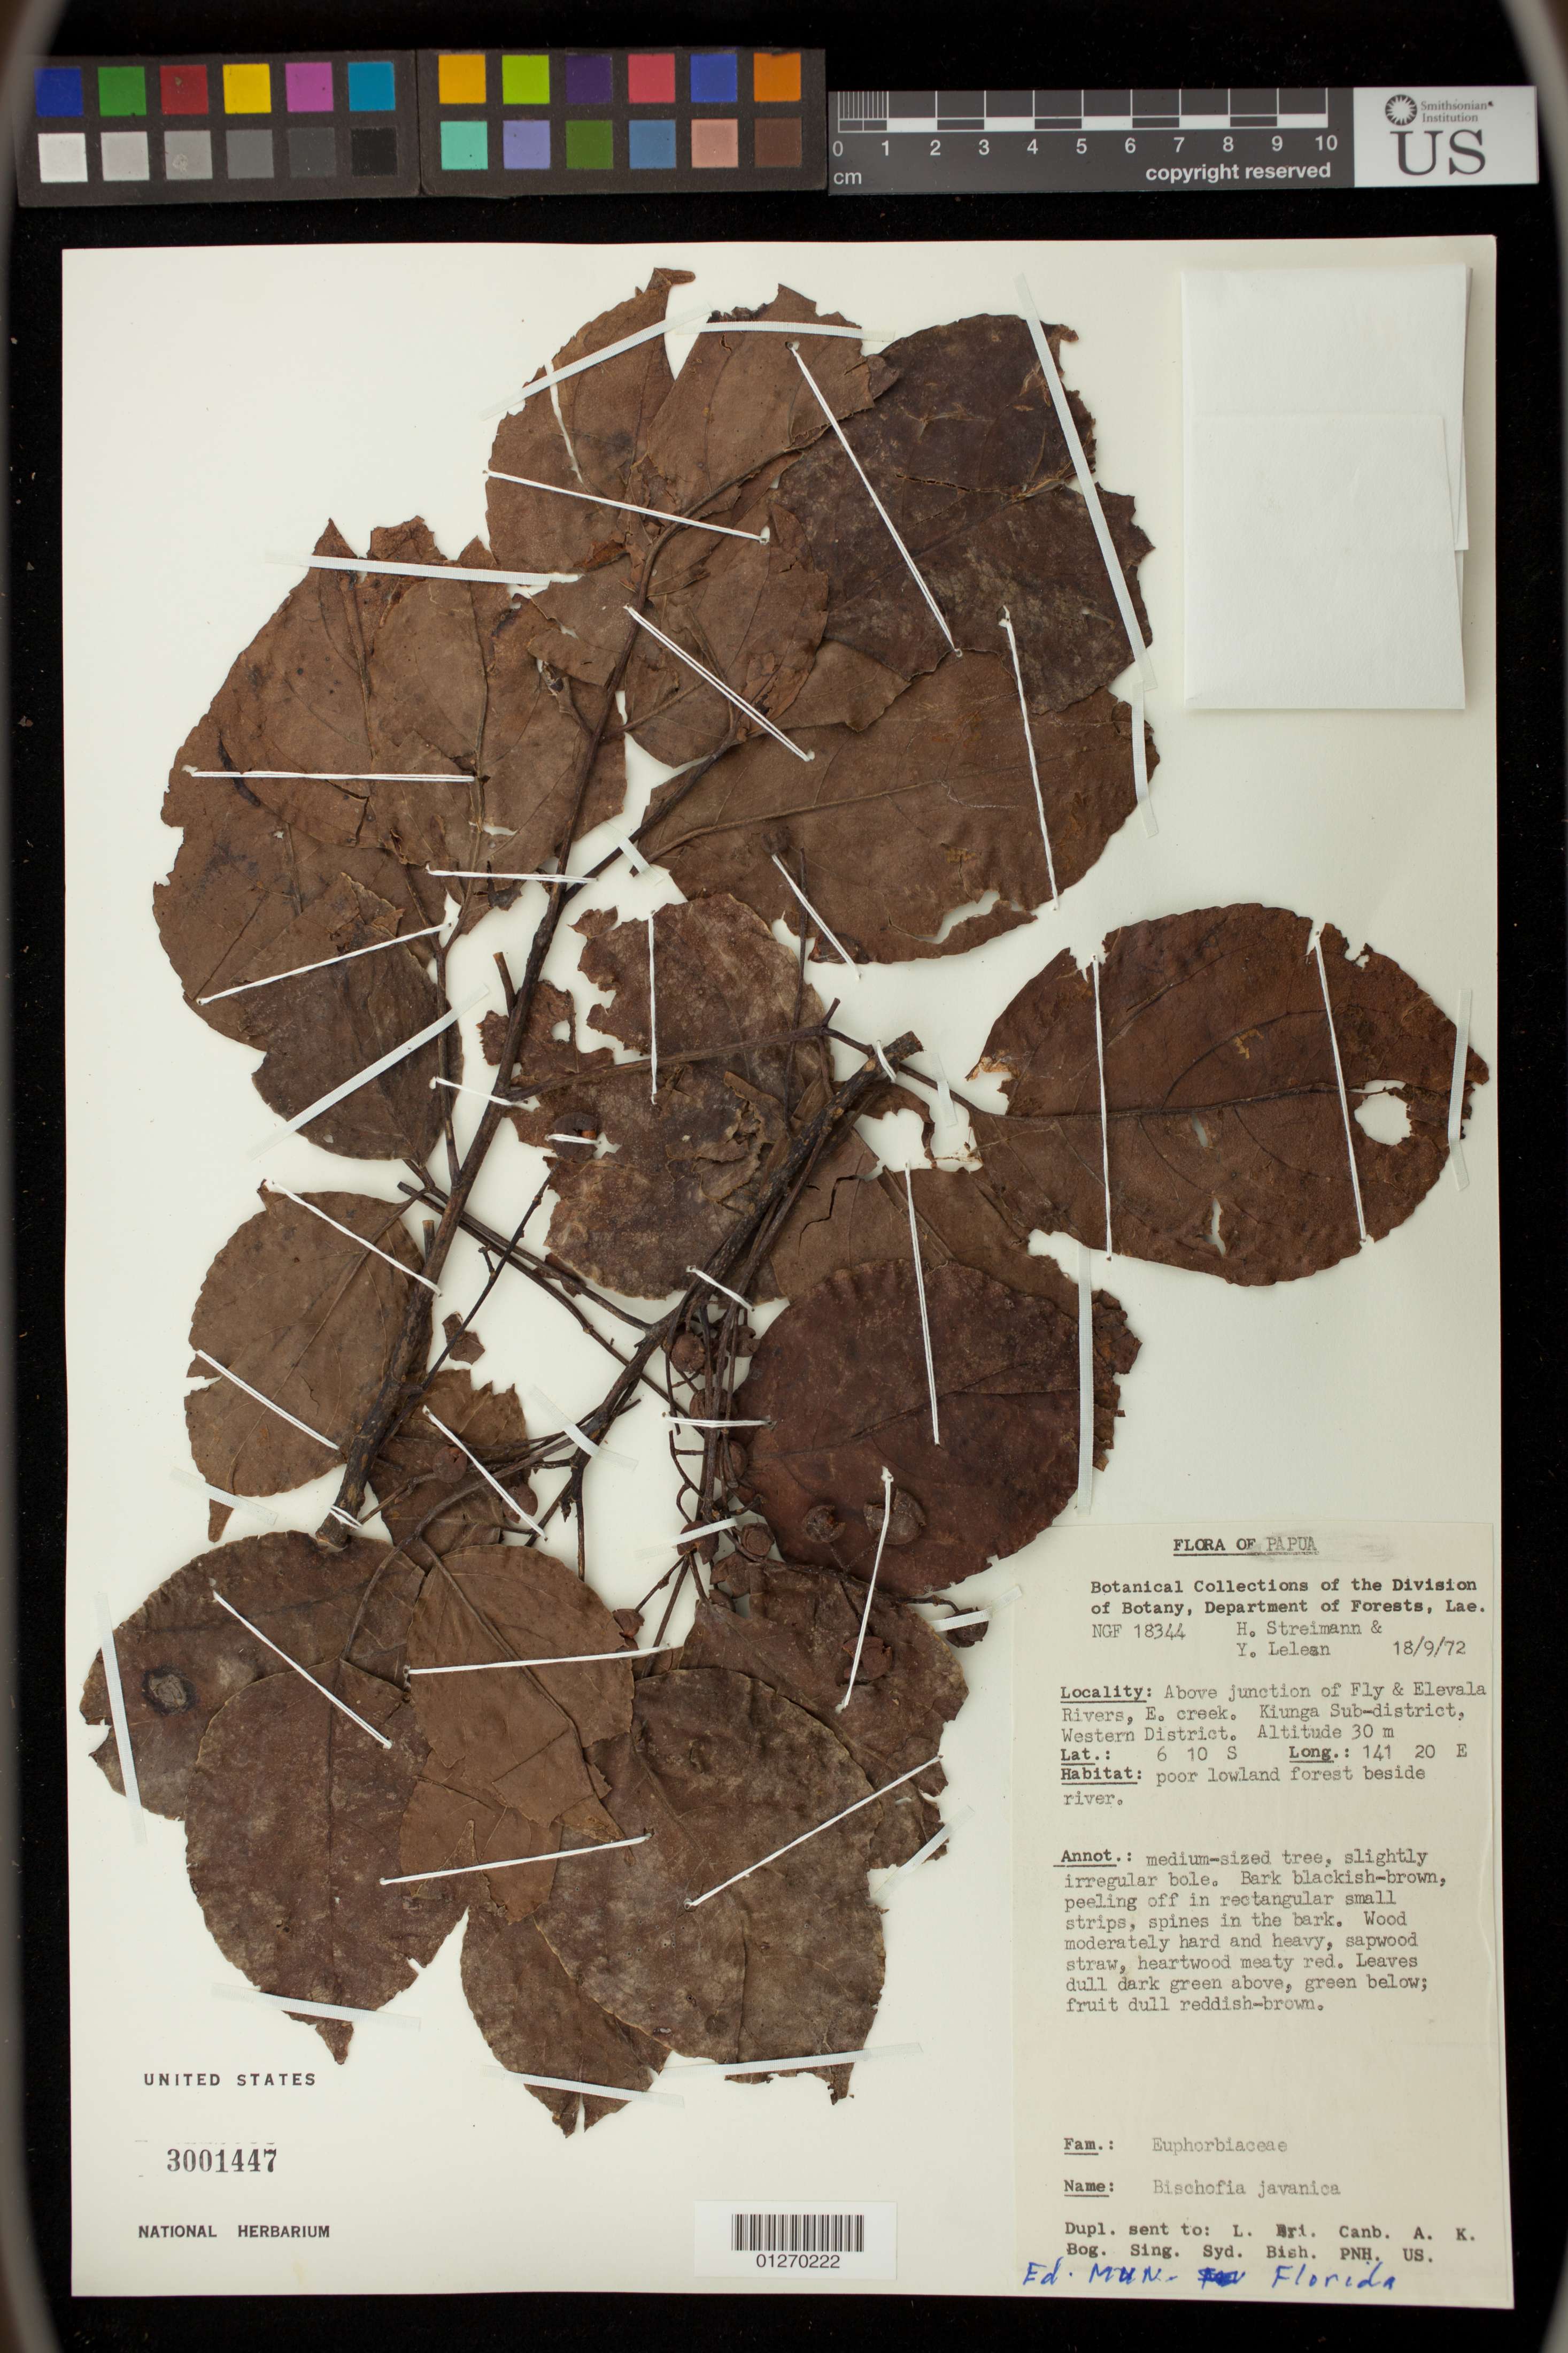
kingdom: Plantae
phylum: Tracheophyta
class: Magnoliopsida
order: Malpighiales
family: Phyllanthaceae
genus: Bischofia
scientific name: Bischofia javanica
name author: Blume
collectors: H. Streimann & Y. Lelean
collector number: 18344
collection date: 1972-09-18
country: Papua New Guinea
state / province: Western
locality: Above junction of Fly & Elevala Rivers, E. creek. Kiunga Sub-district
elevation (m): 30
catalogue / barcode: US 3001447